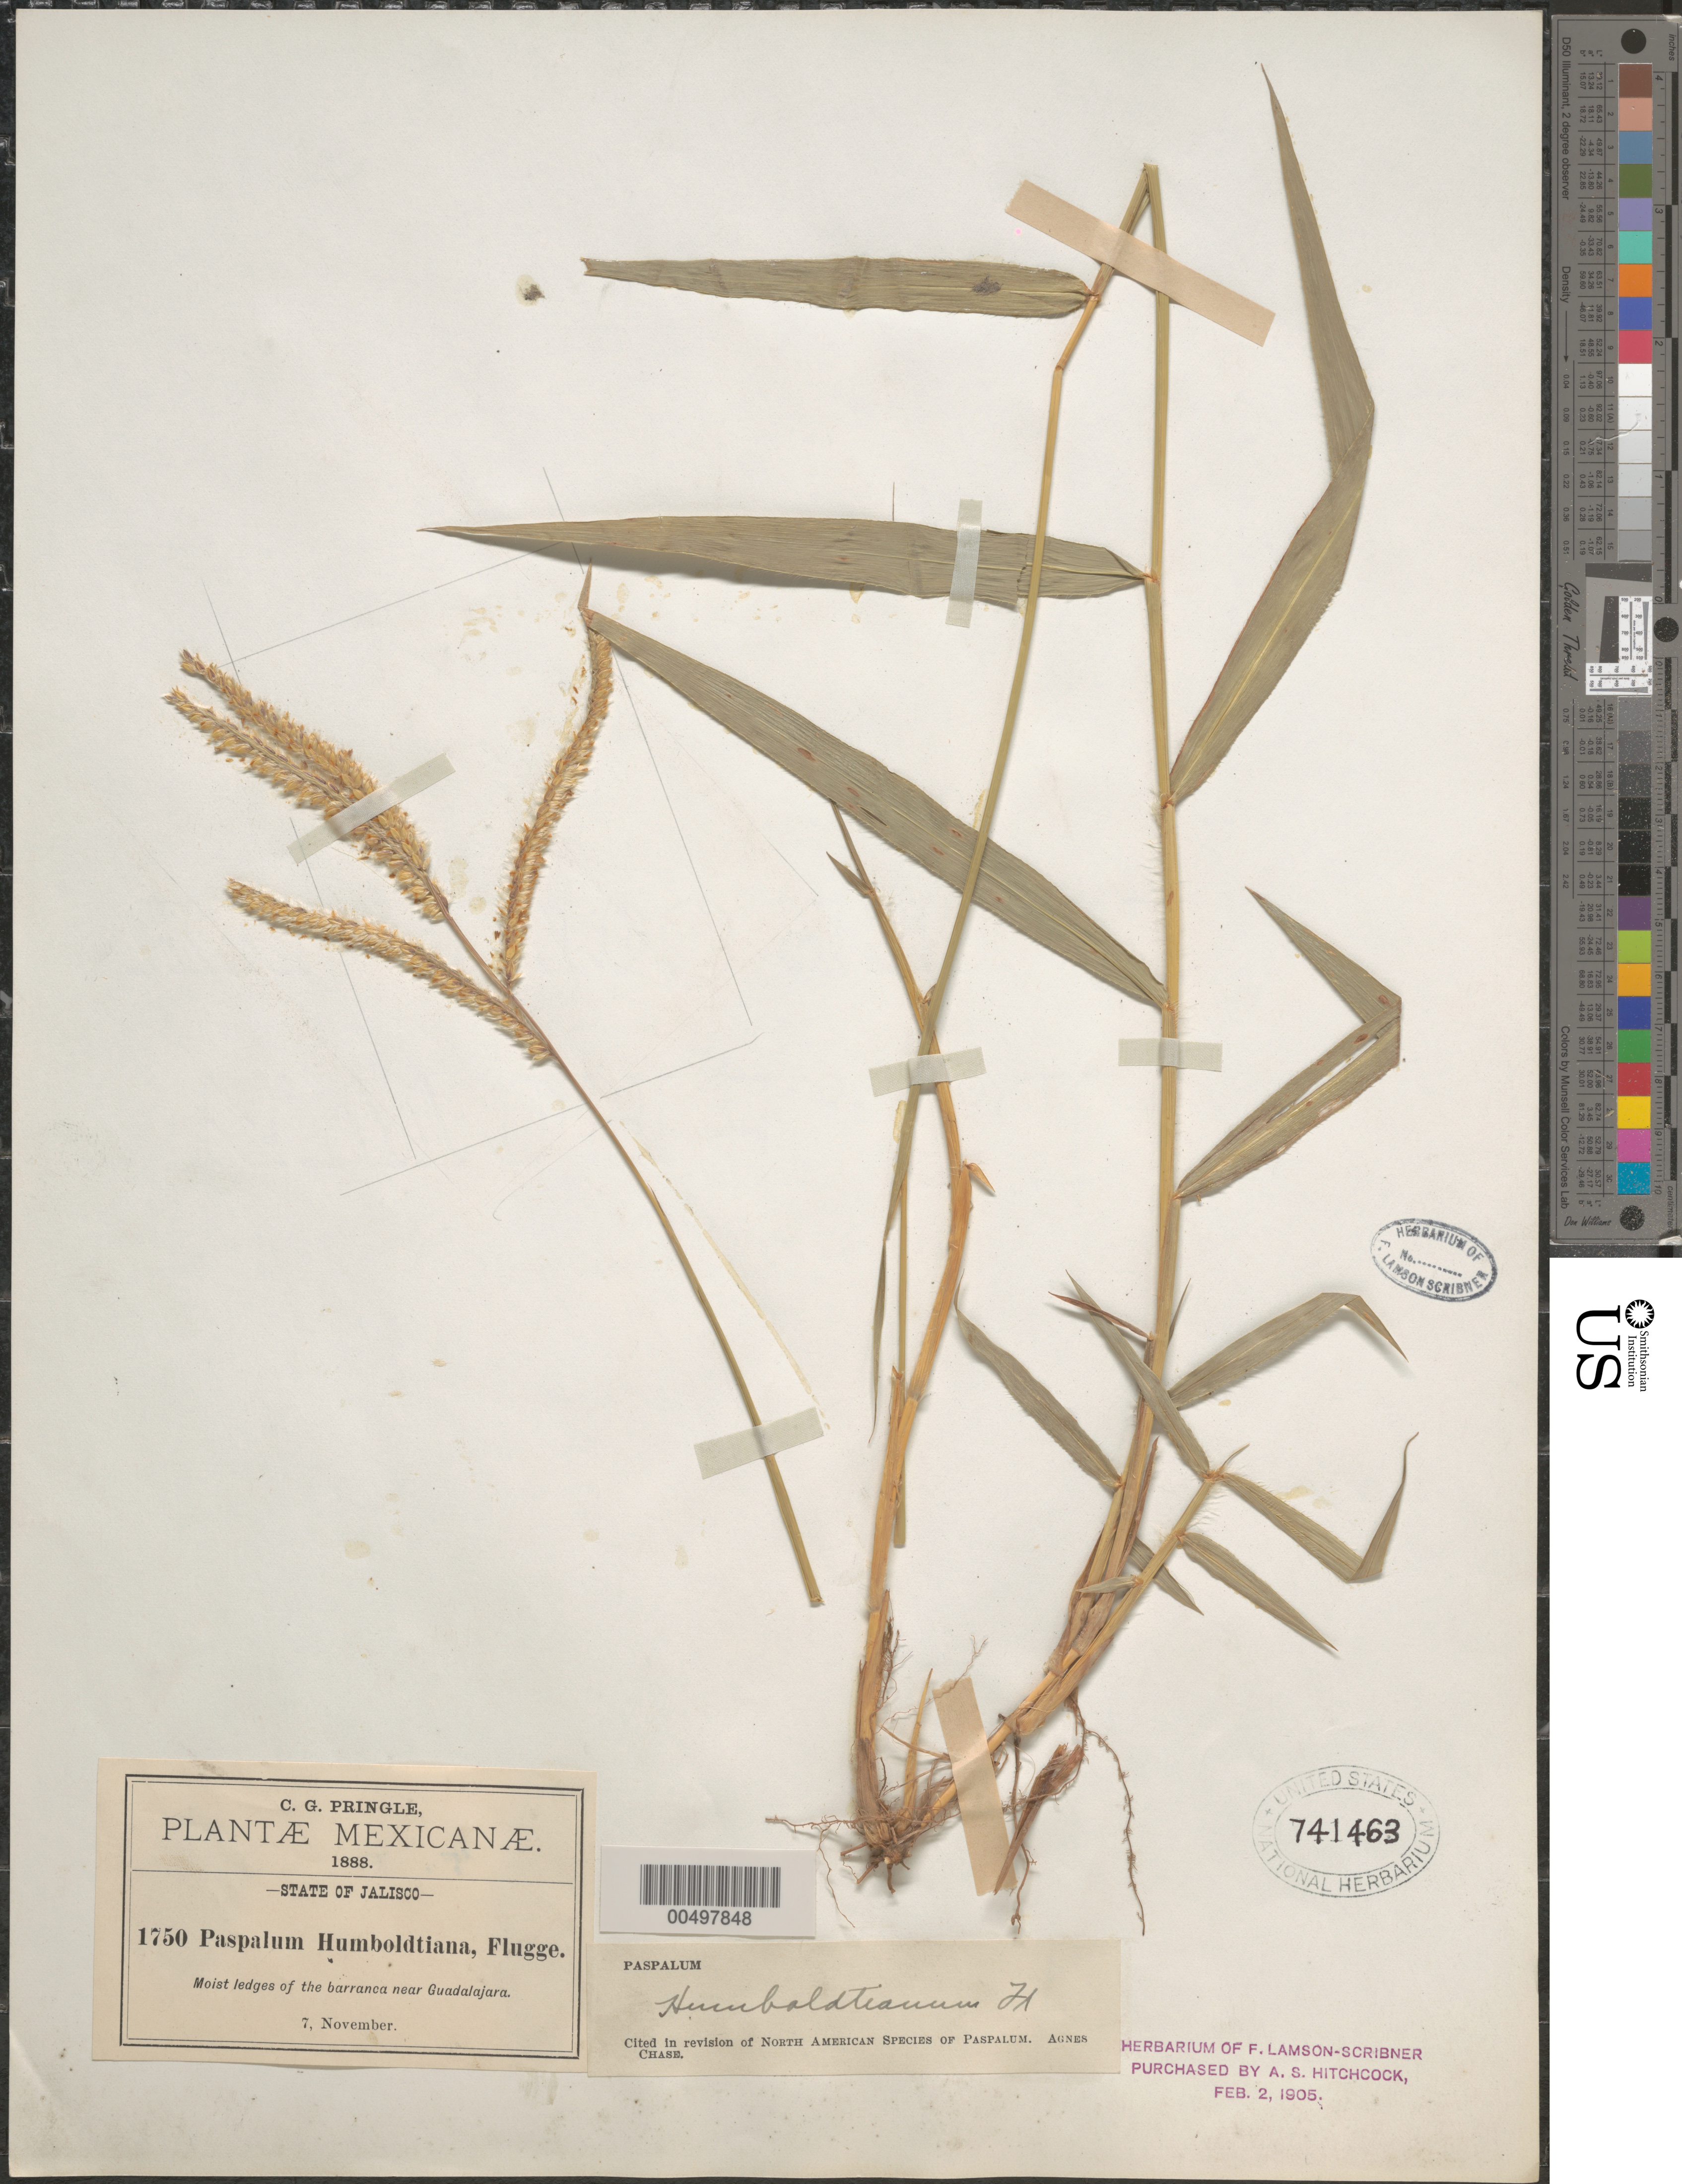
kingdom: Plantae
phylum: Tracheophyta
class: Liliopsida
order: Poales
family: Poaceae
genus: Paspalum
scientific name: Paspalum humboldtianum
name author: Flüggé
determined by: Chase, [M.] Agnes, (US)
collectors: C. G. Pringle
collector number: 1750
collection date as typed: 7 Nov 1888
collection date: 1888-11-07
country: Mexico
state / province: Jalisco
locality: Near Guadalajara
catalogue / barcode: US 741463